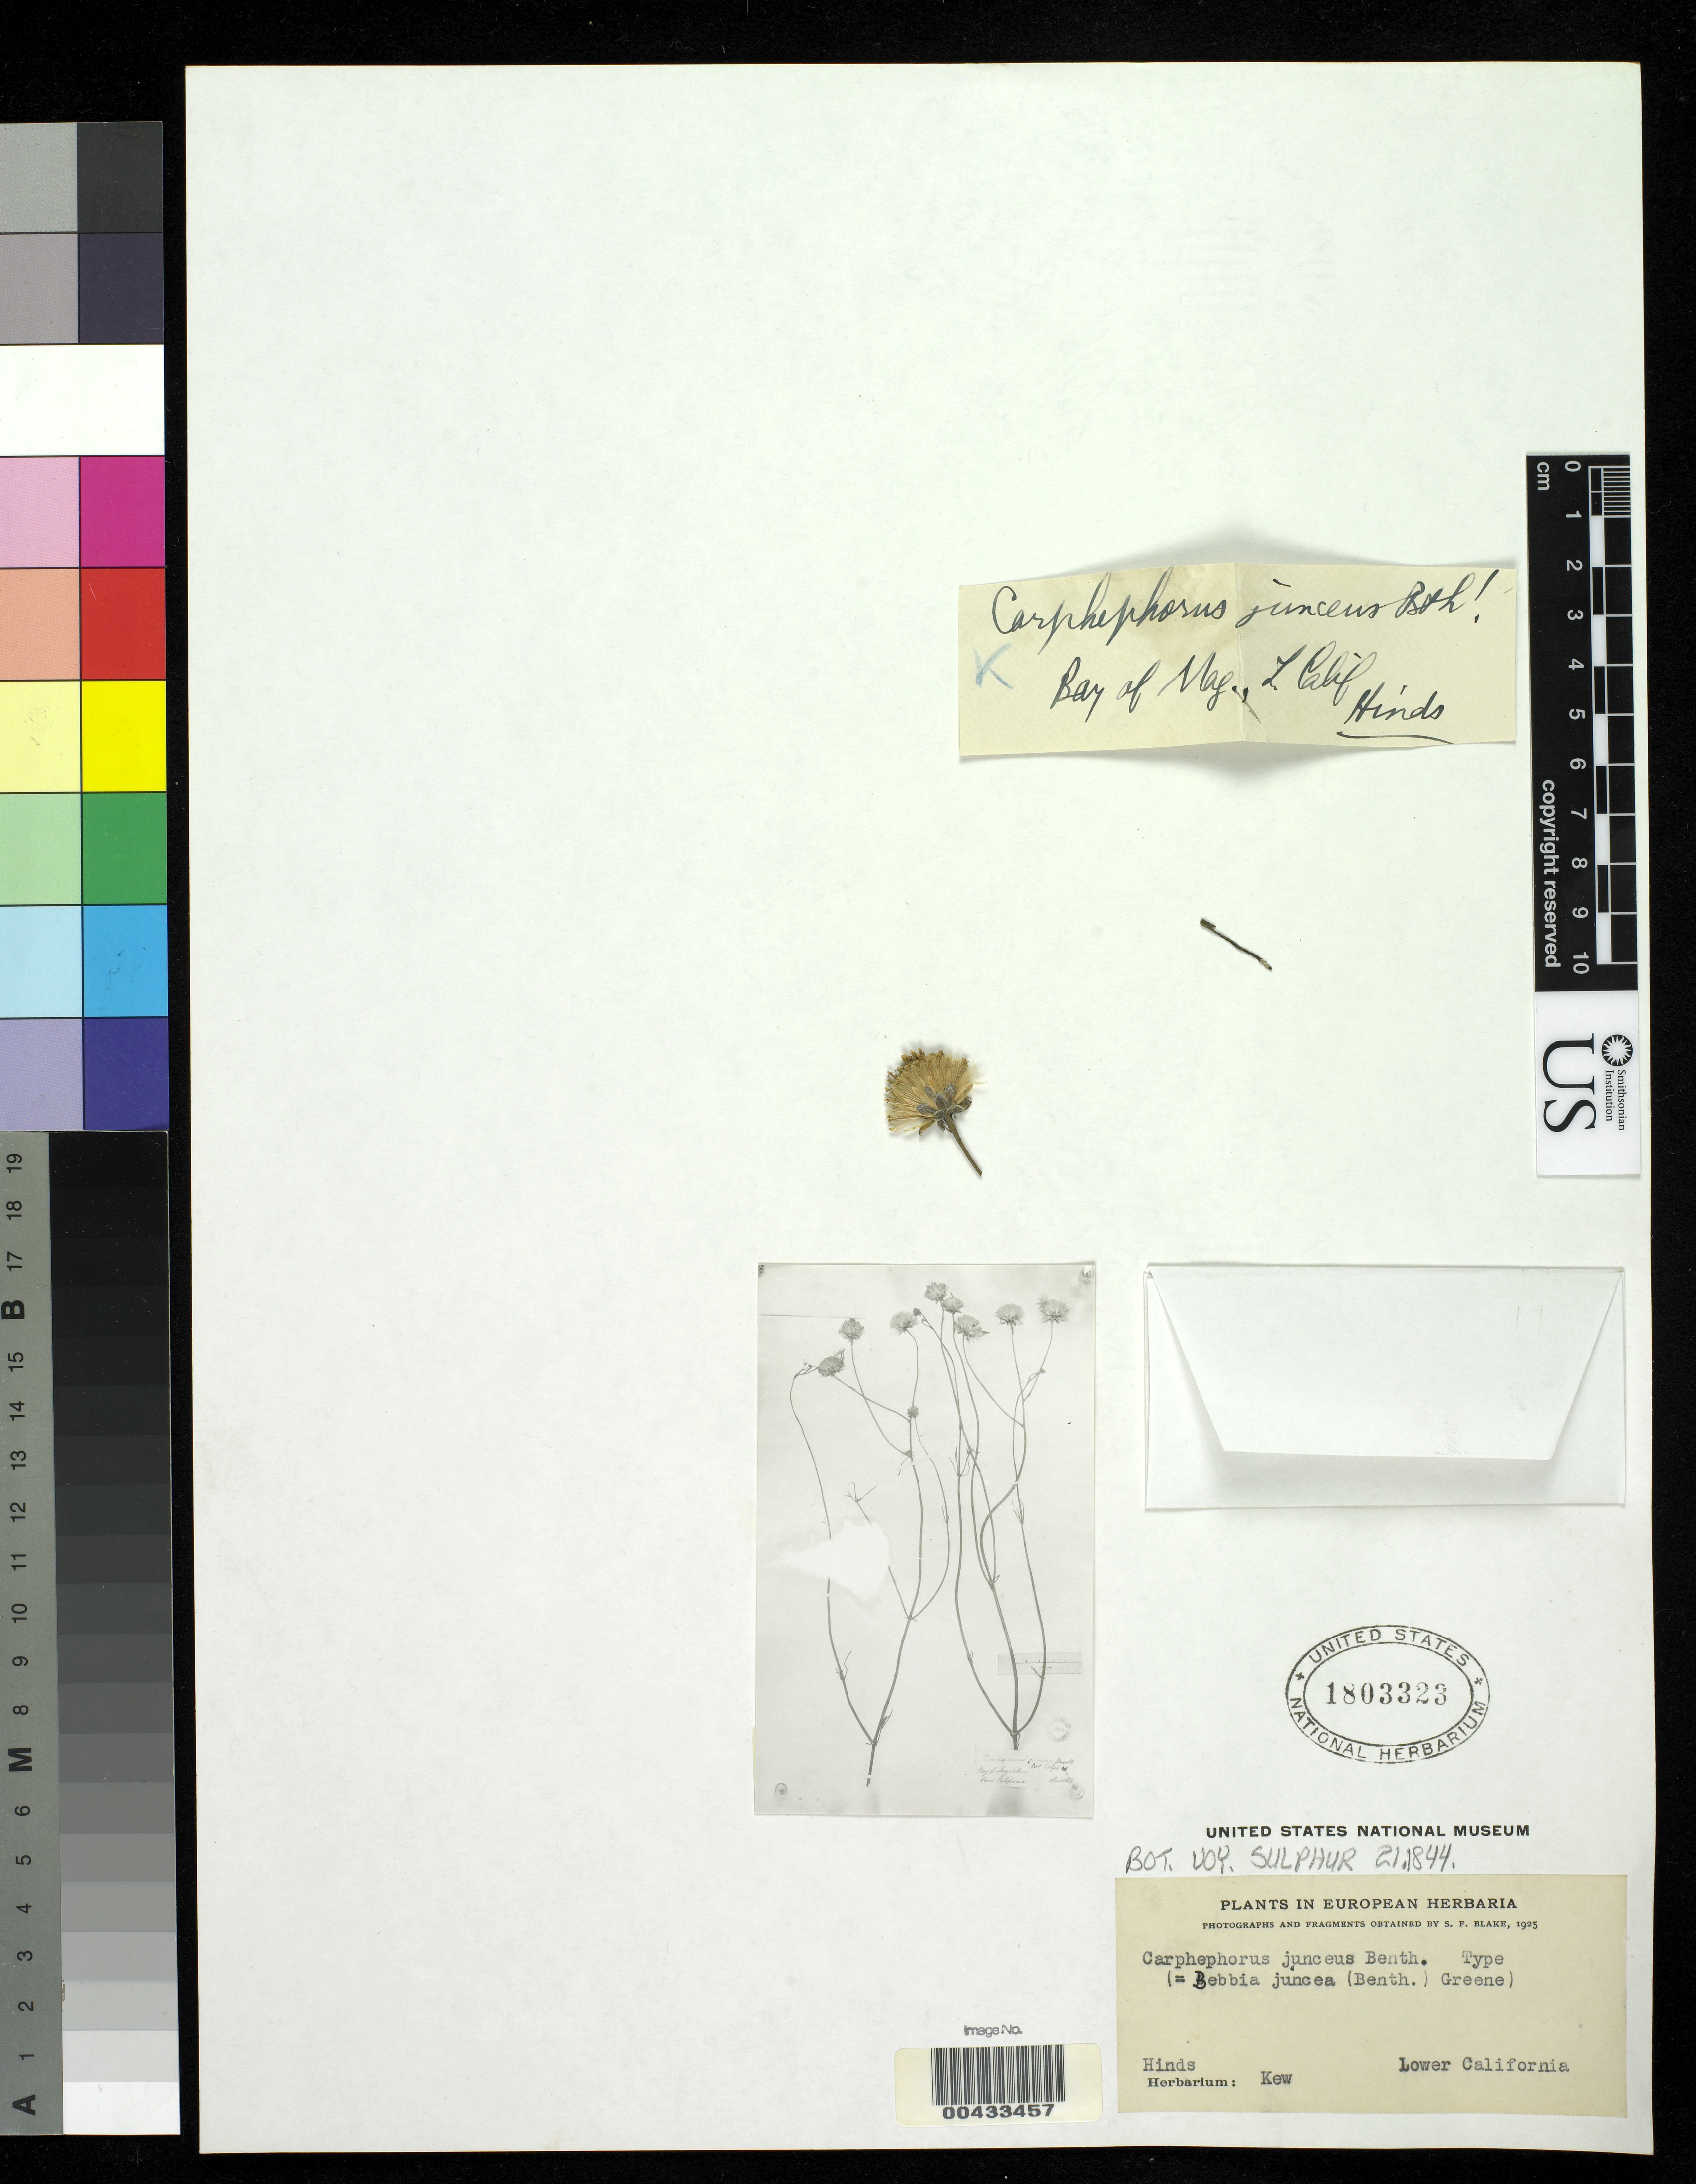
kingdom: Plantae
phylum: Tracheophyta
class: Magnoliopsida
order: Asterales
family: Asteraceae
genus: Carphephorus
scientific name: Carphephorus junceus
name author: Benth.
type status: Type Fragment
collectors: R. Hinds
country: Mexico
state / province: Baja California Norte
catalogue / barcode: US 1803323